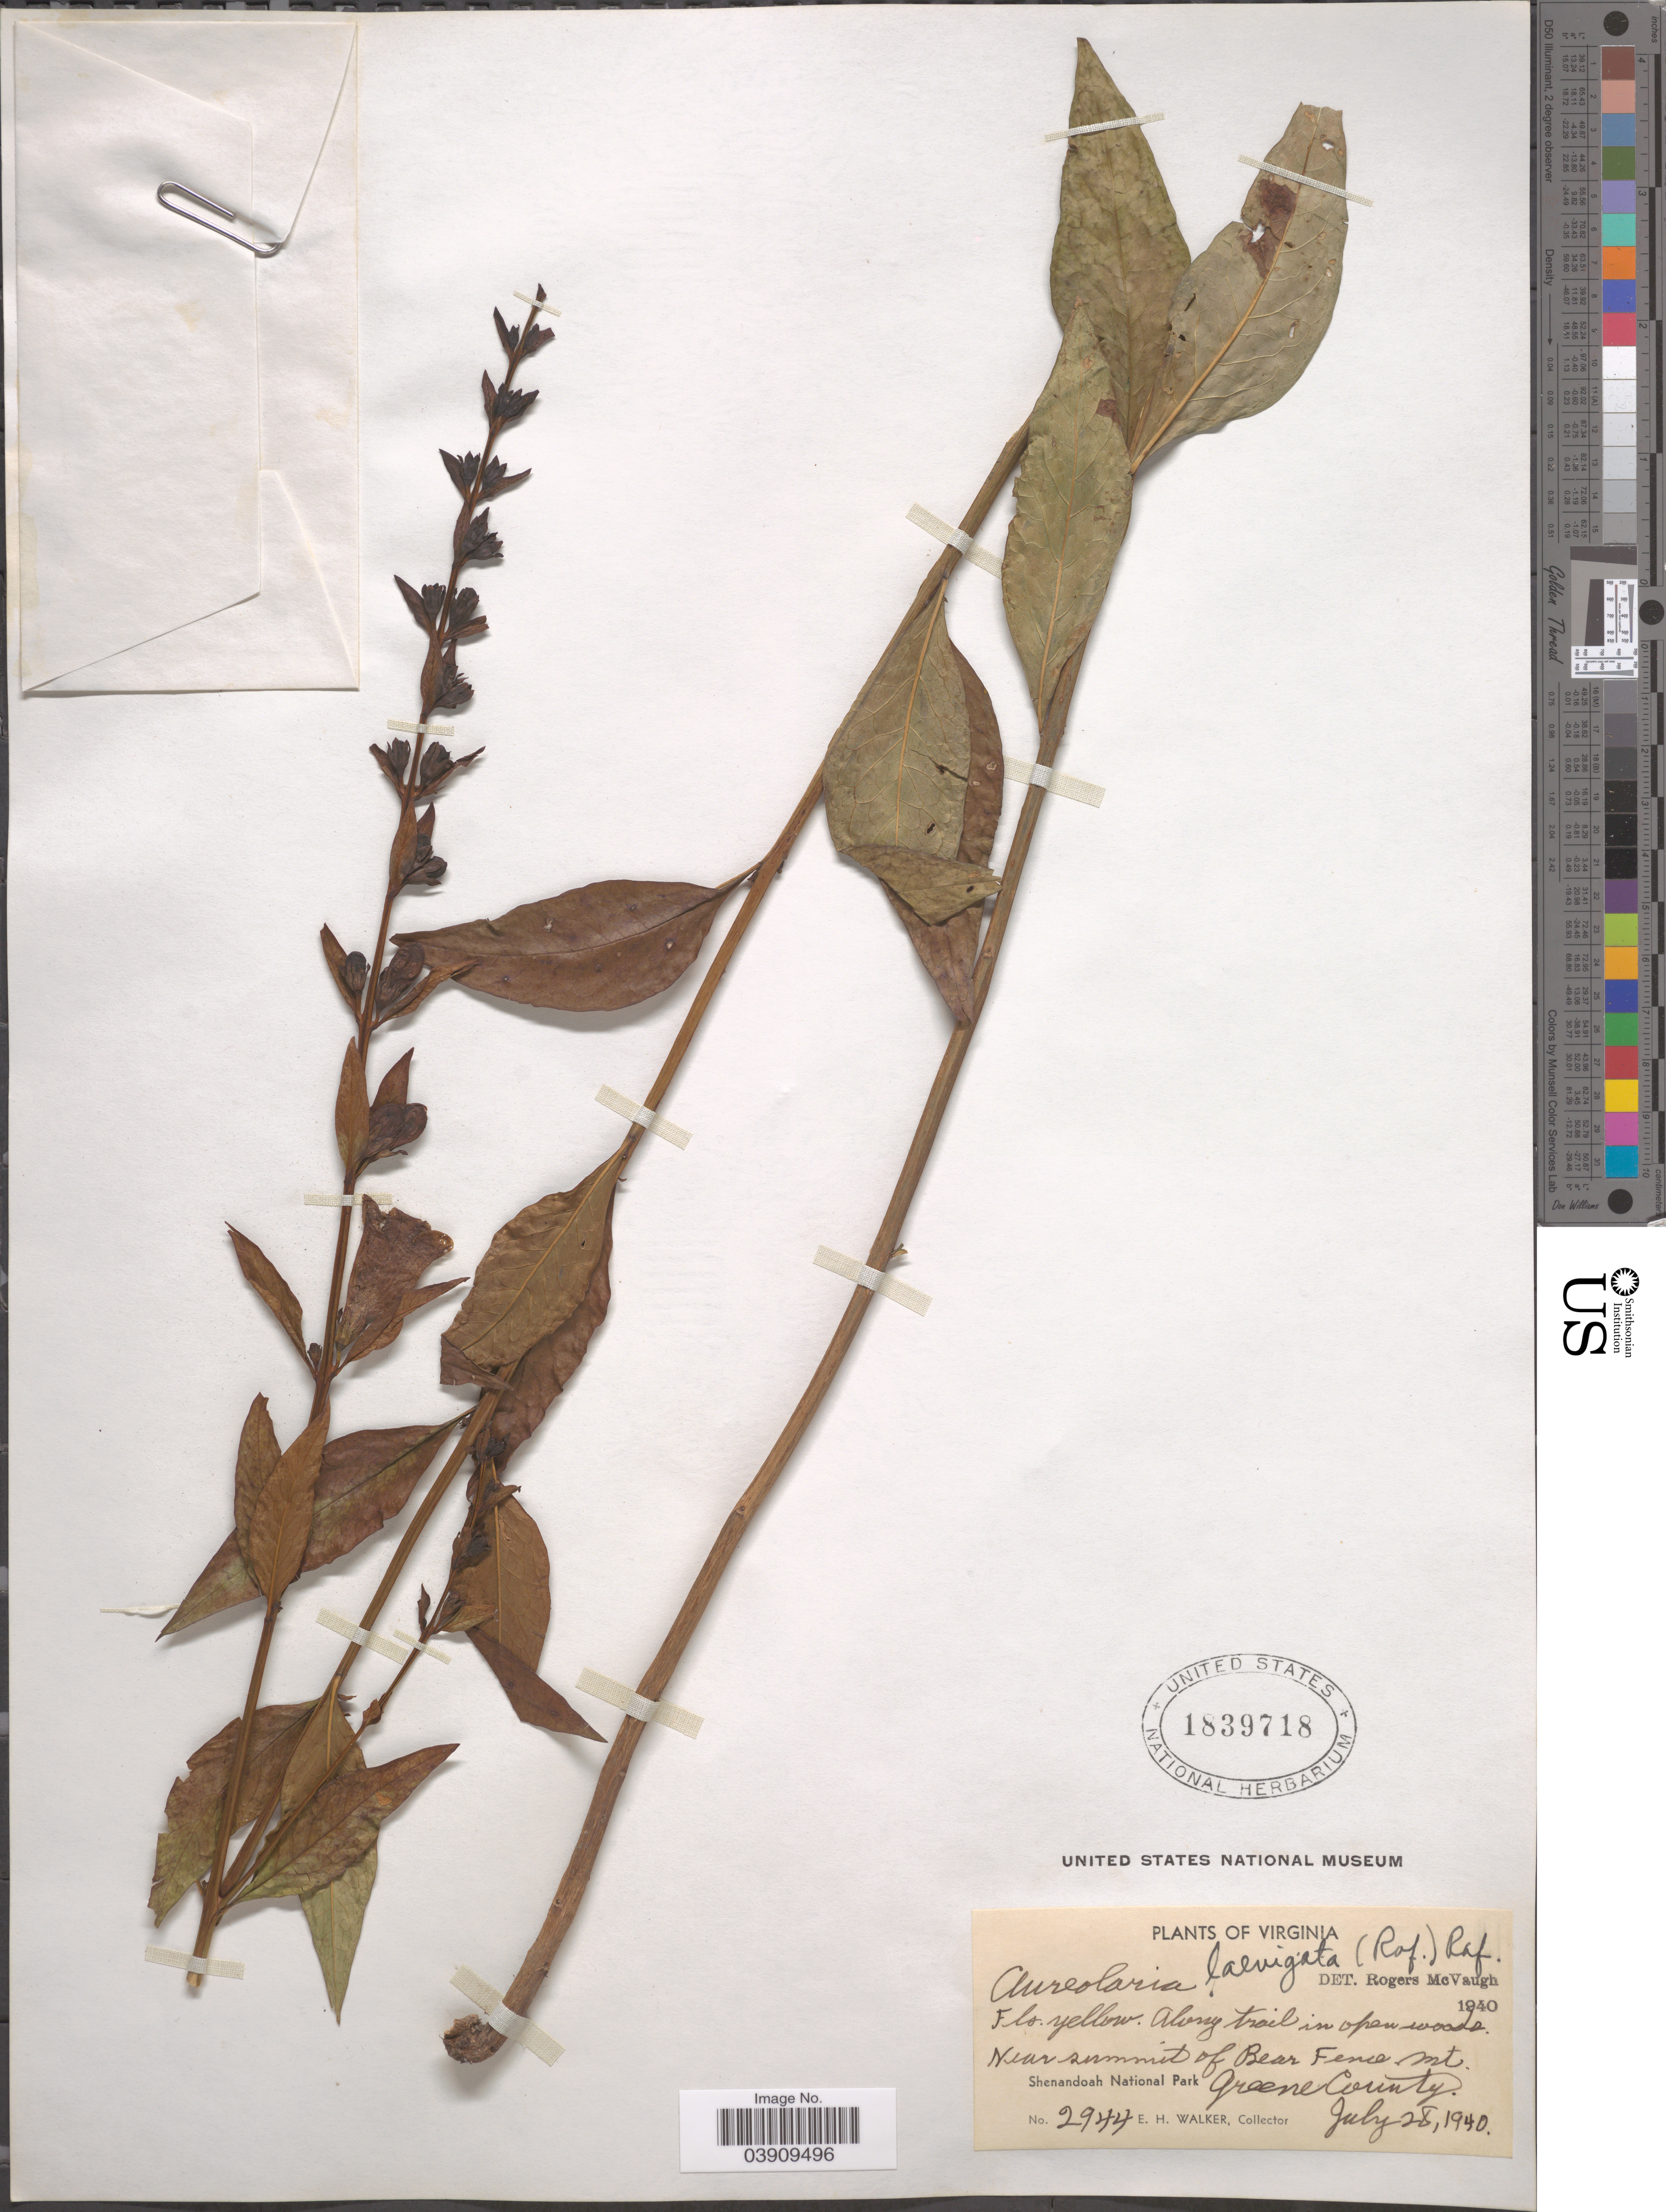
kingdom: Plantae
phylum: Tracheophyta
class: Magnoliopsida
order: Lamiales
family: Orobanchaceae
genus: Aureolaria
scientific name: Aureolaria laevigata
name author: (Raf.) Raf.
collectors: E. H. Walker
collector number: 2944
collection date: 1940-07-28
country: United States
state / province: Virginia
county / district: Greene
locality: Along trail in open woods. Near summit of Bear Fence Mt. Shenandoah National Park, Greene County.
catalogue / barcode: US 1839718